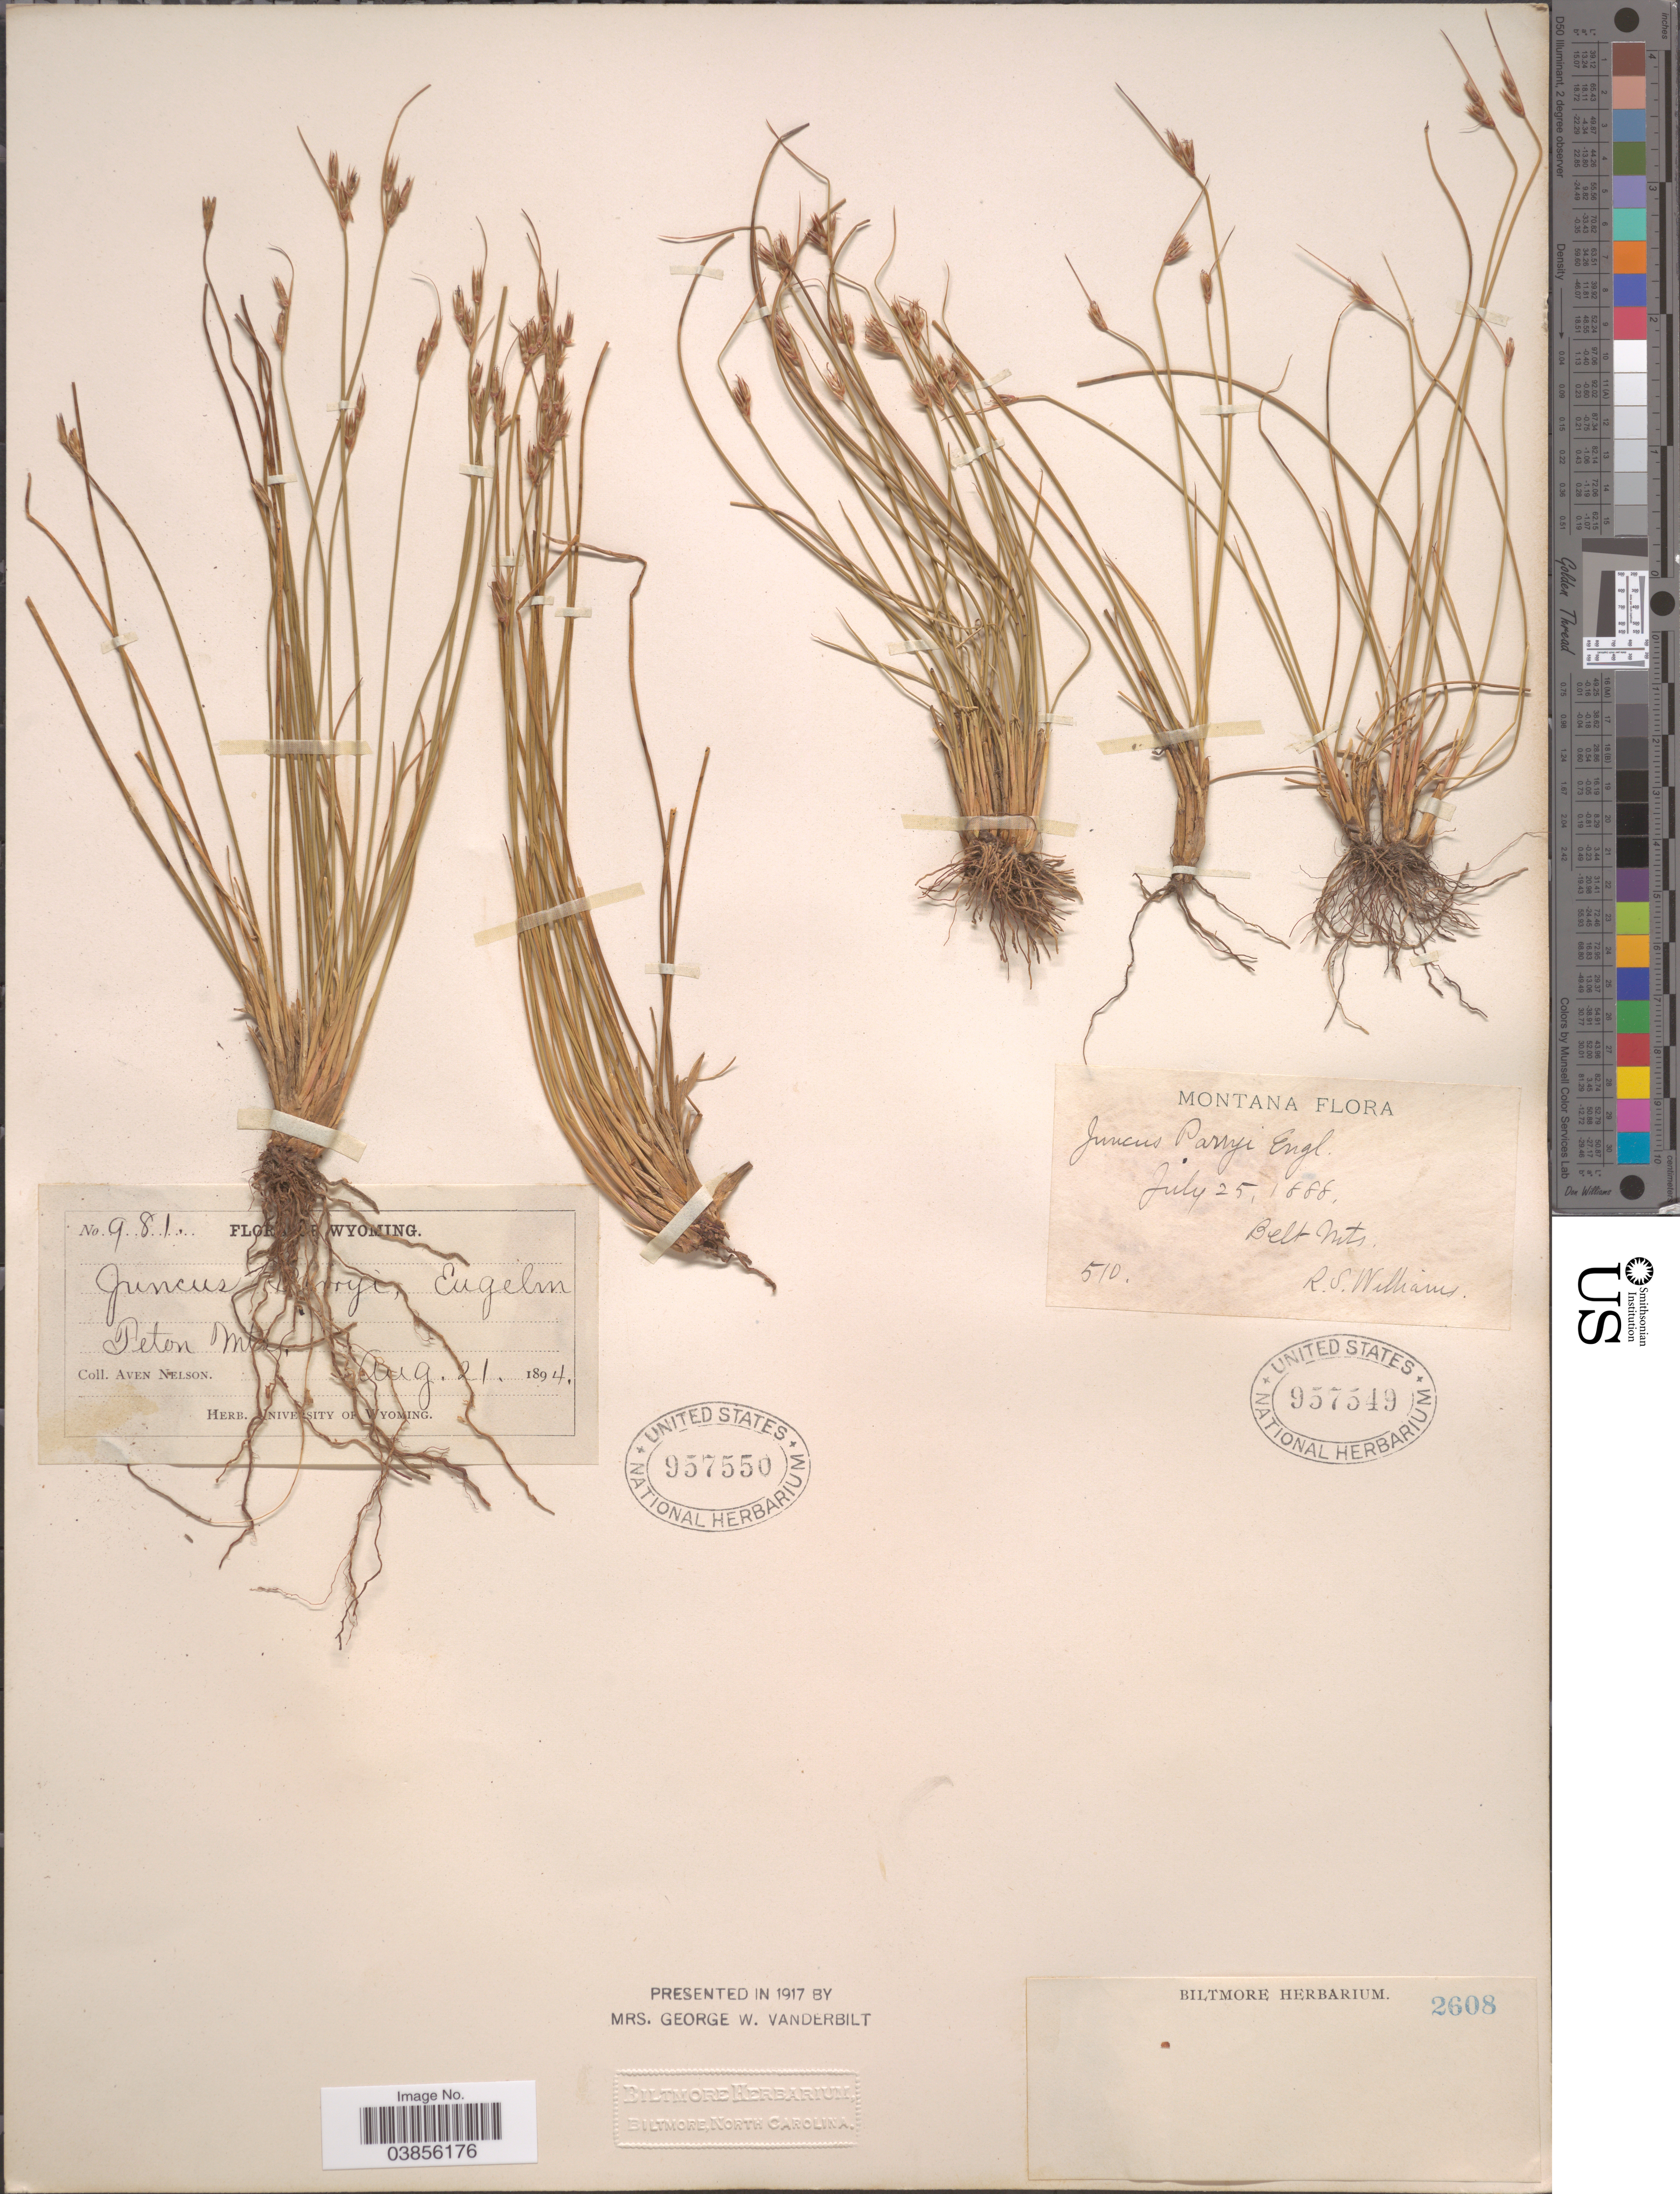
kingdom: Plantae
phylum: Tracheophyta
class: Liliopsida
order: Poales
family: Juncaceae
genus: Juncus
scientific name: Juncus parryi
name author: Engelm.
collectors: A. Nelson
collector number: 981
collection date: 1894-08-21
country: United States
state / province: Wyoming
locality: Teton Mts.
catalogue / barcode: US 957550-2